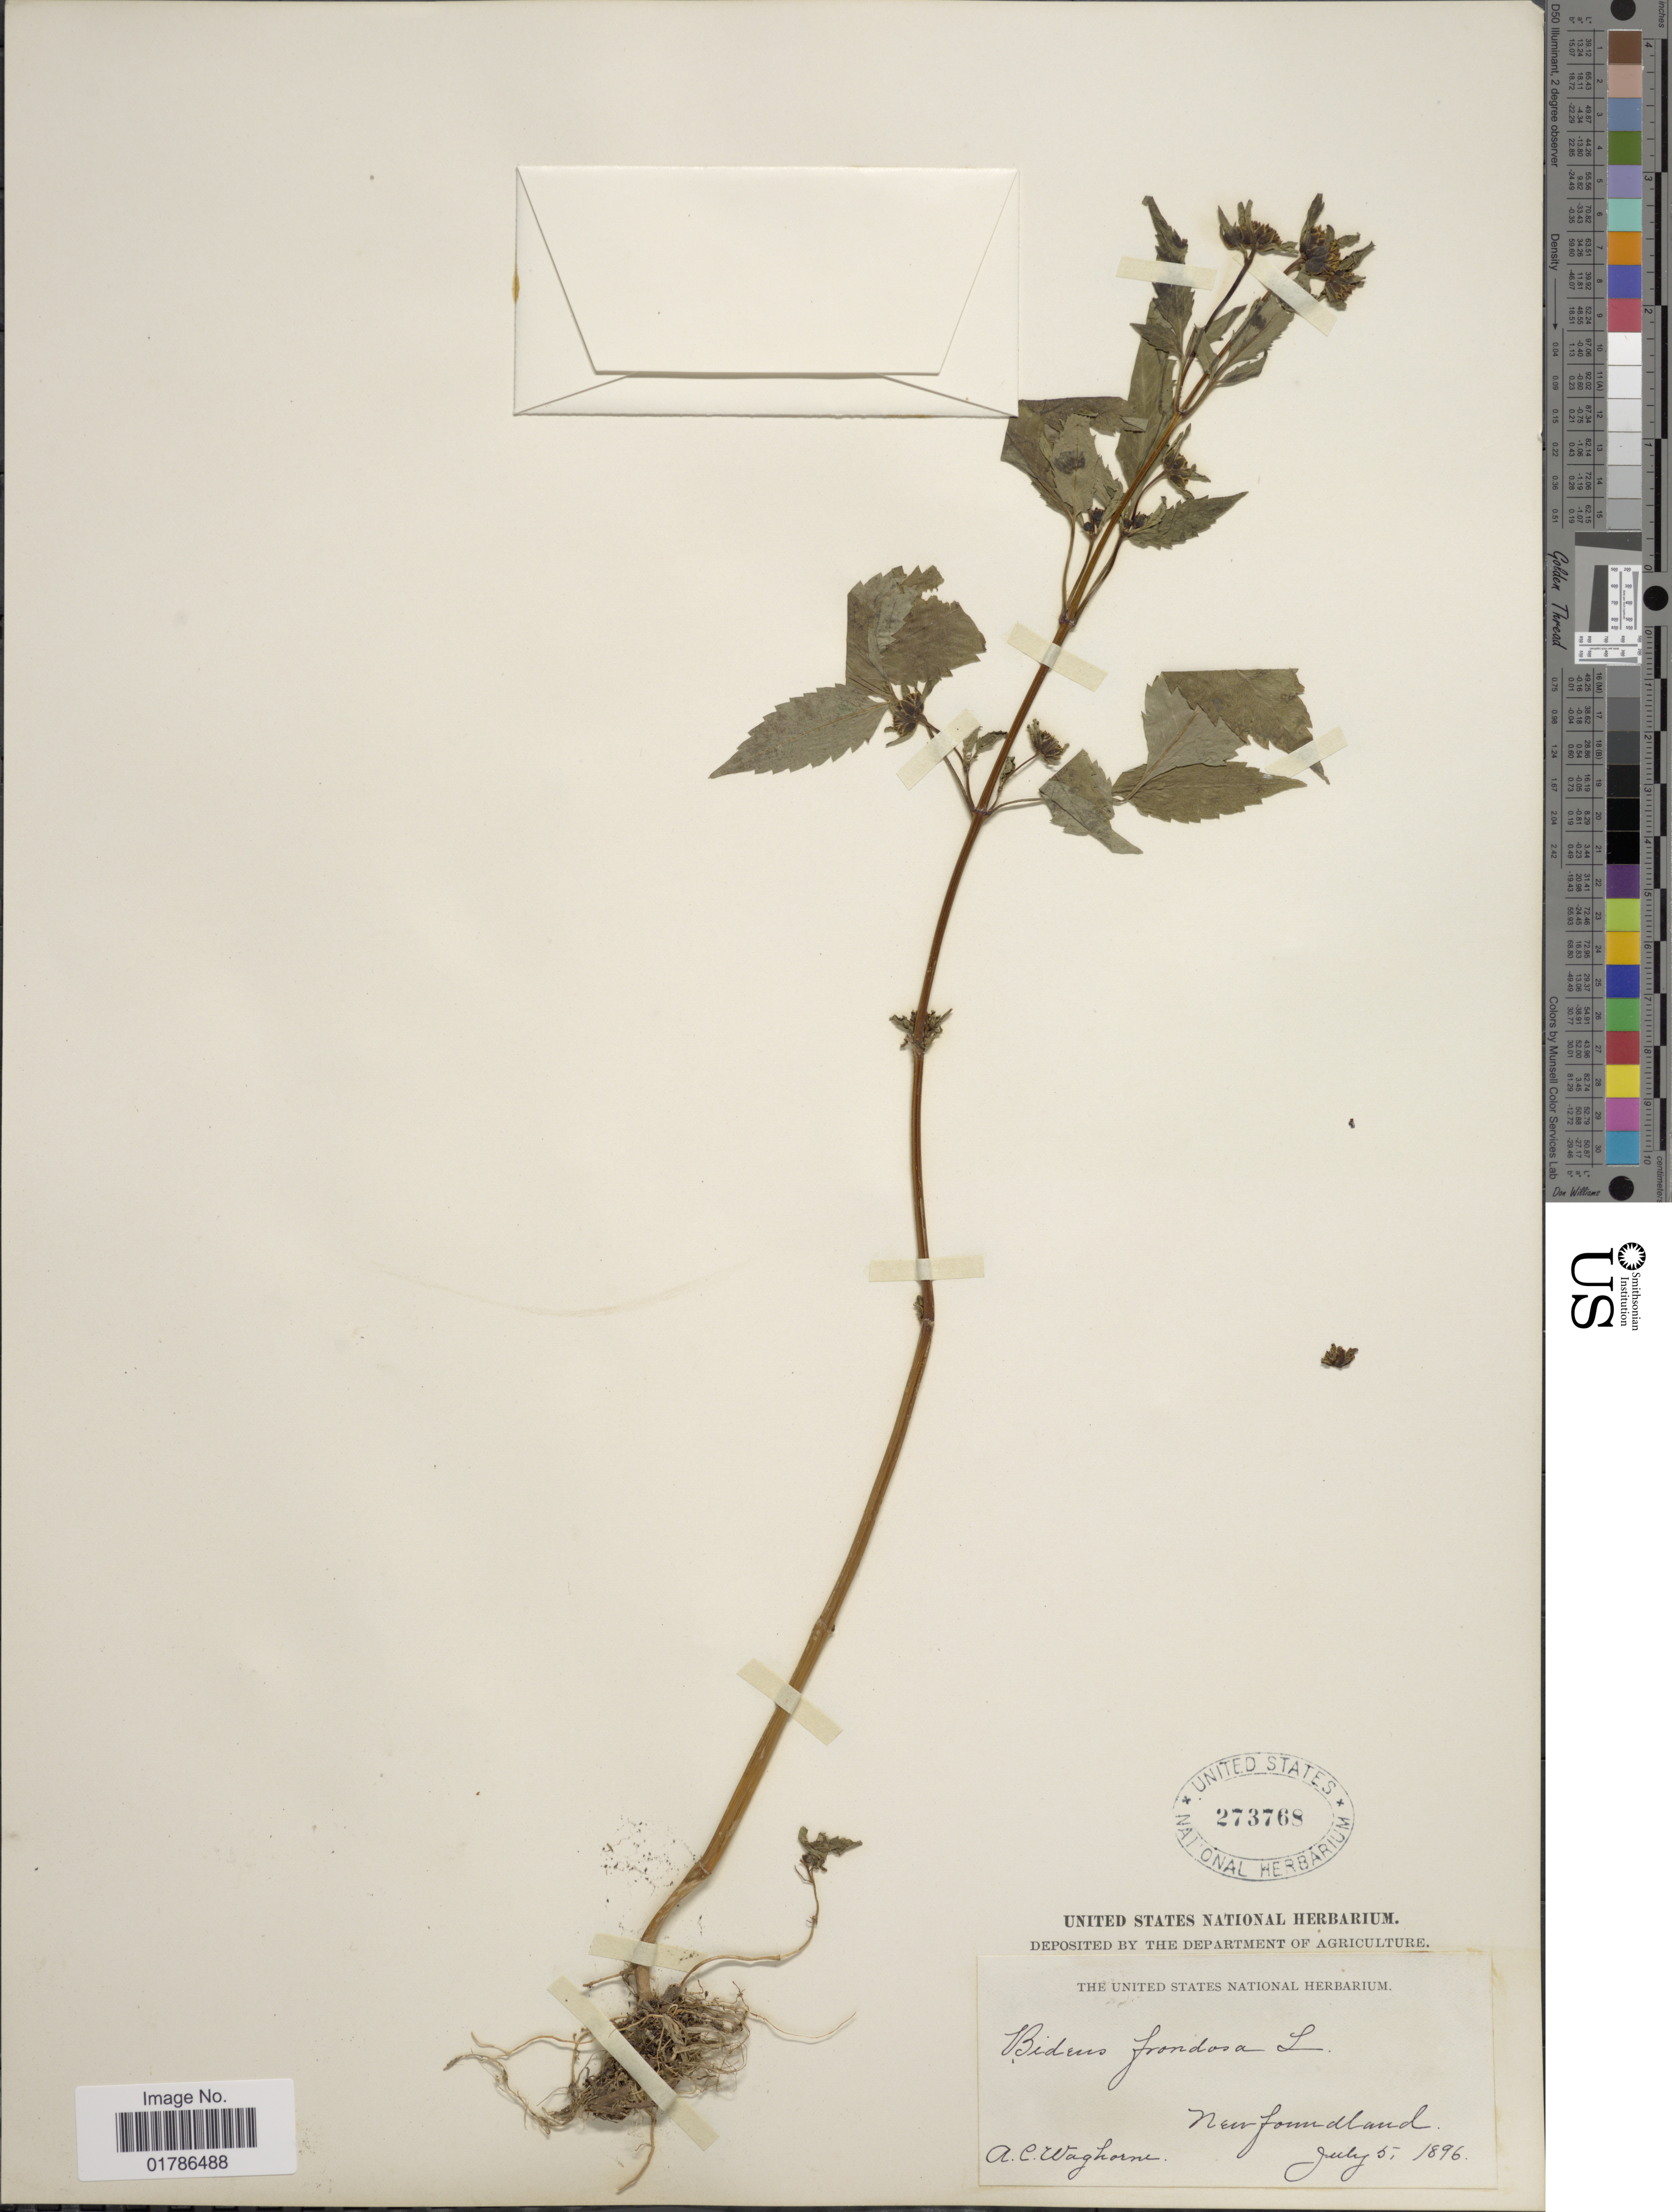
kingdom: Plantae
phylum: Tracheophyta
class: Magnoliopsida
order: Asterales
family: Asteraceae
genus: Bidens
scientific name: Bidens frondosa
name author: L.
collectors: A. Waghorne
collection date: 1896-07-05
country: Canada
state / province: Newfoundland and Labrador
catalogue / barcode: US 273768